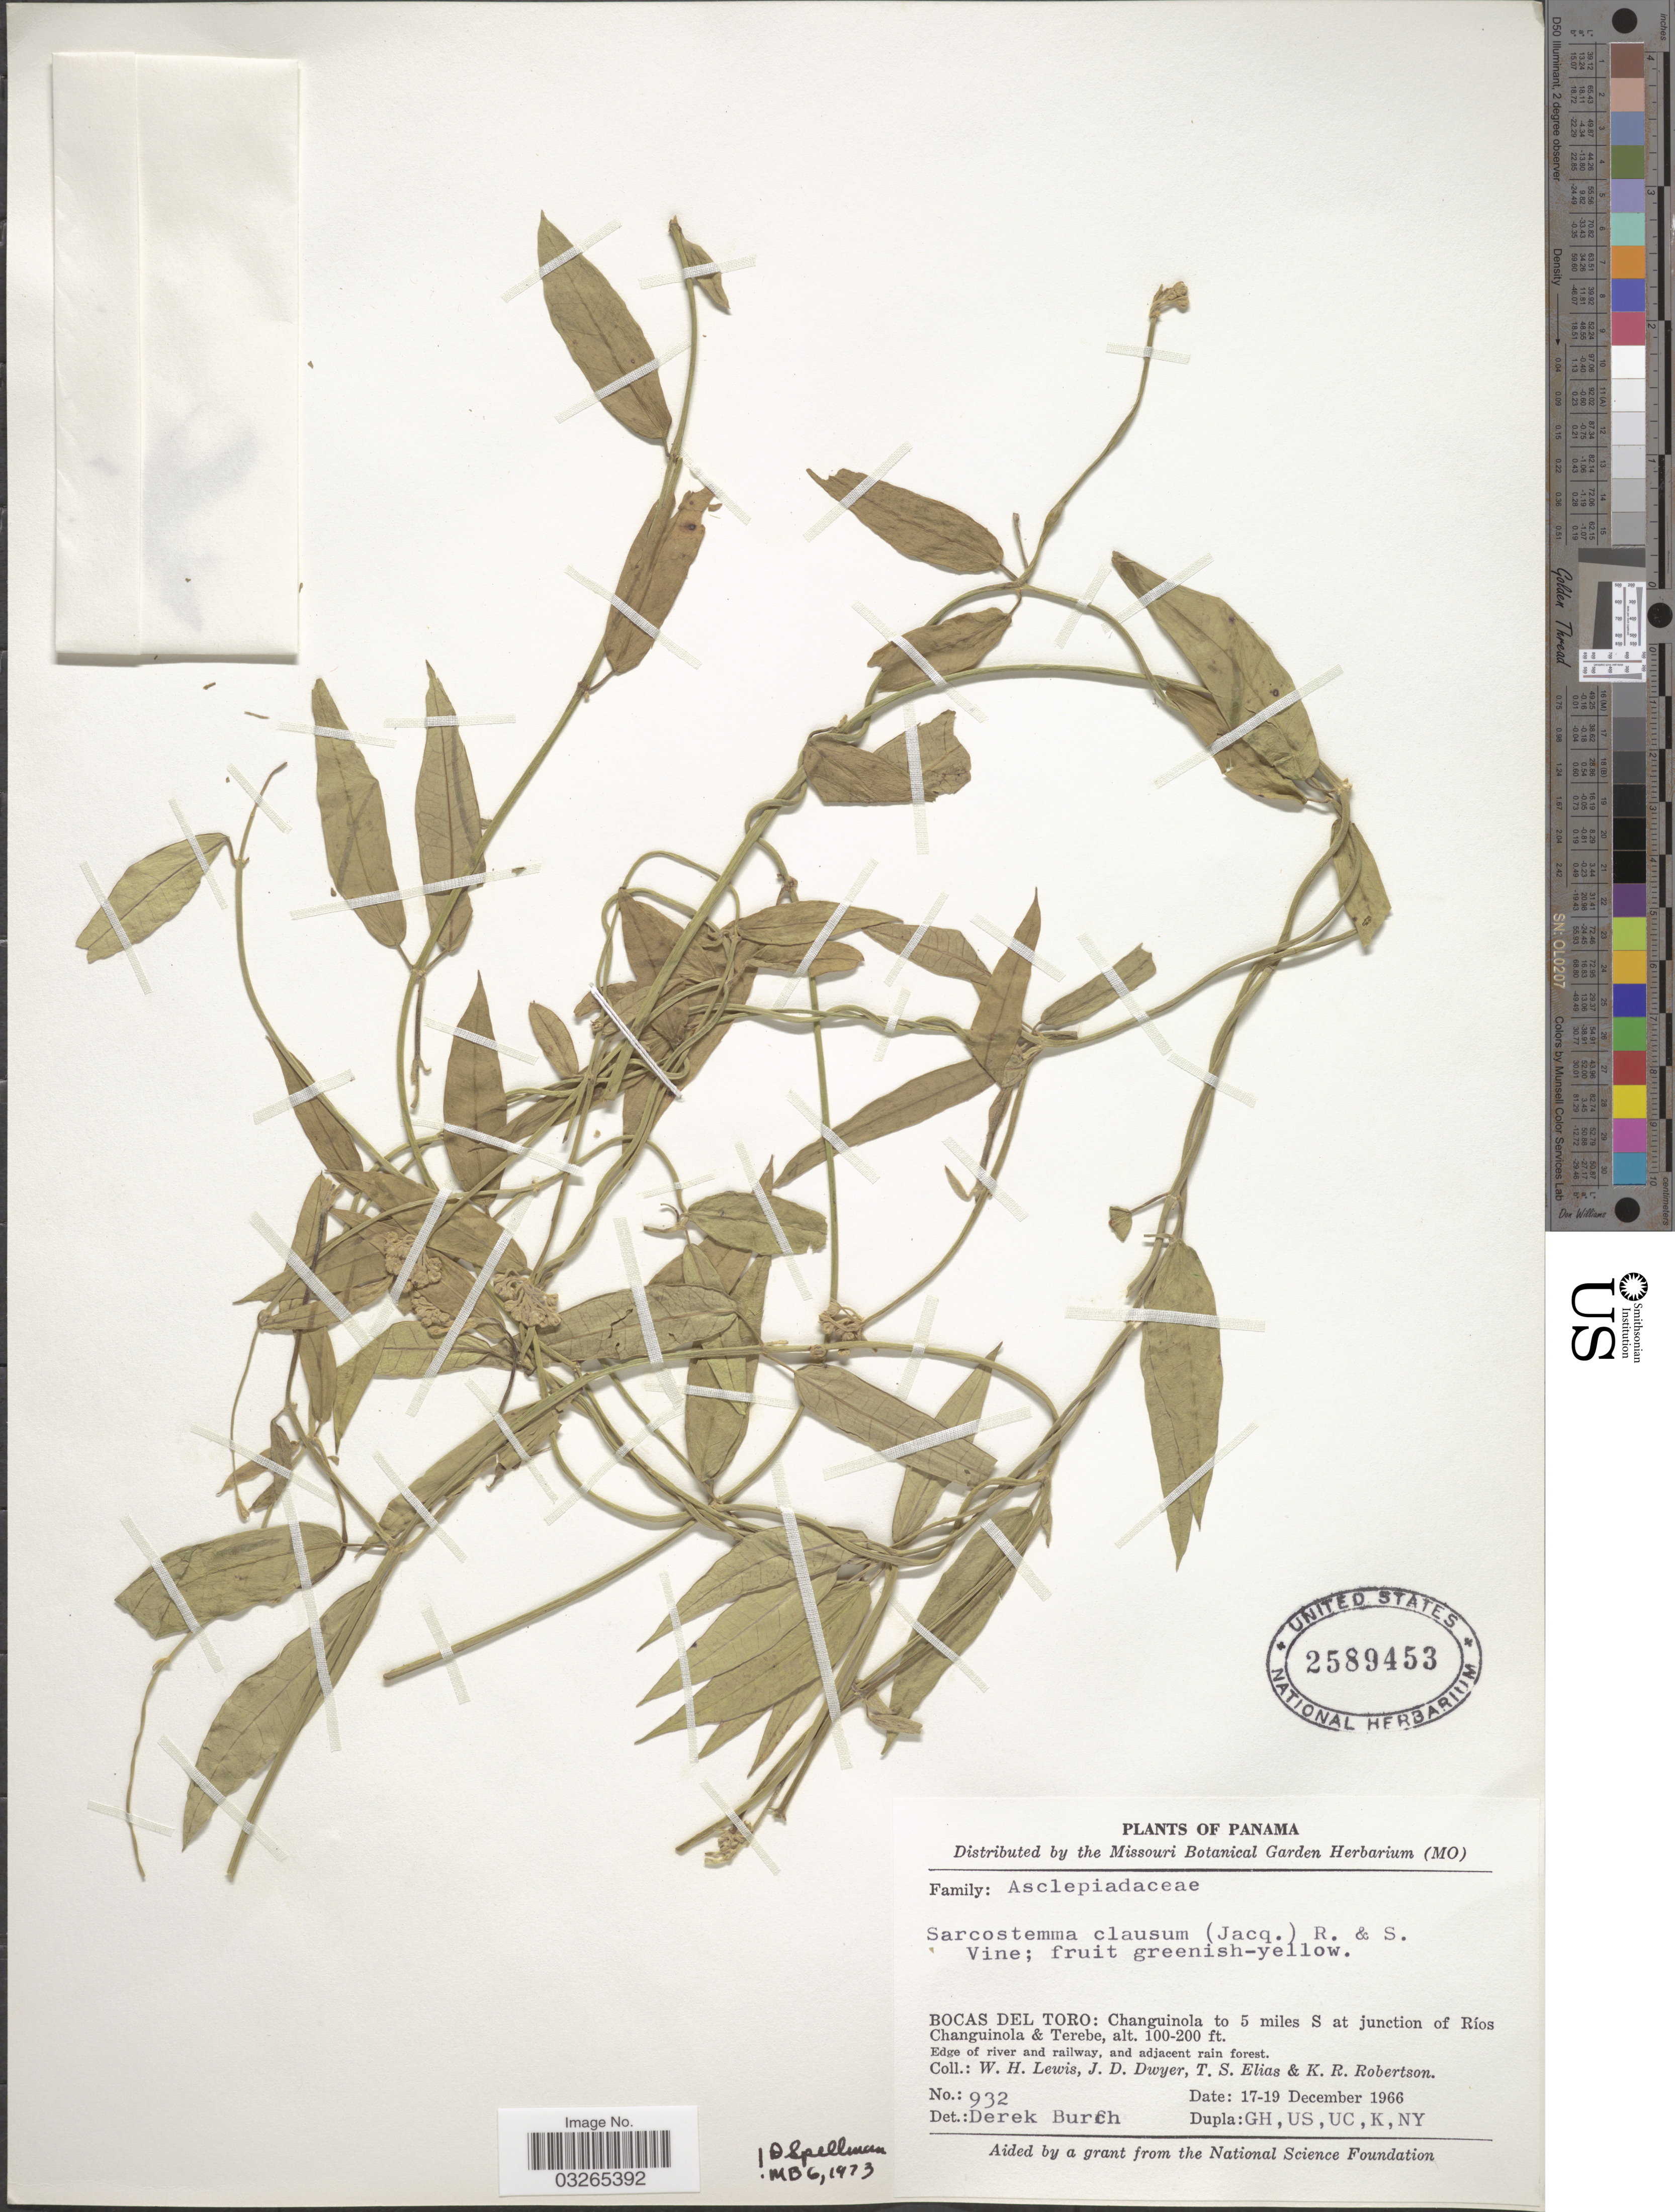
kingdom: Plantae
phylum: Tracheophyta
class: Magnoliopsida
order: Gentianales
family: Apocynaceae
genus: Sarcostemma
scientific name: Sarcostemma clausum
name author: (Jacq.) Schult.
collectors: W. H. Lewis, J. D. Dwyer, T. S. Elias & K. Robertson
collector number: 932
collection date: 1966-12-17/1966-12-19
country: Panama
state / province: Bocas del Toro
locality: Changuinola to 5 miles S at junction of Ríos Changuinola & Terebe.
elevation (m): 30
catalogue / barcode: US 2589453